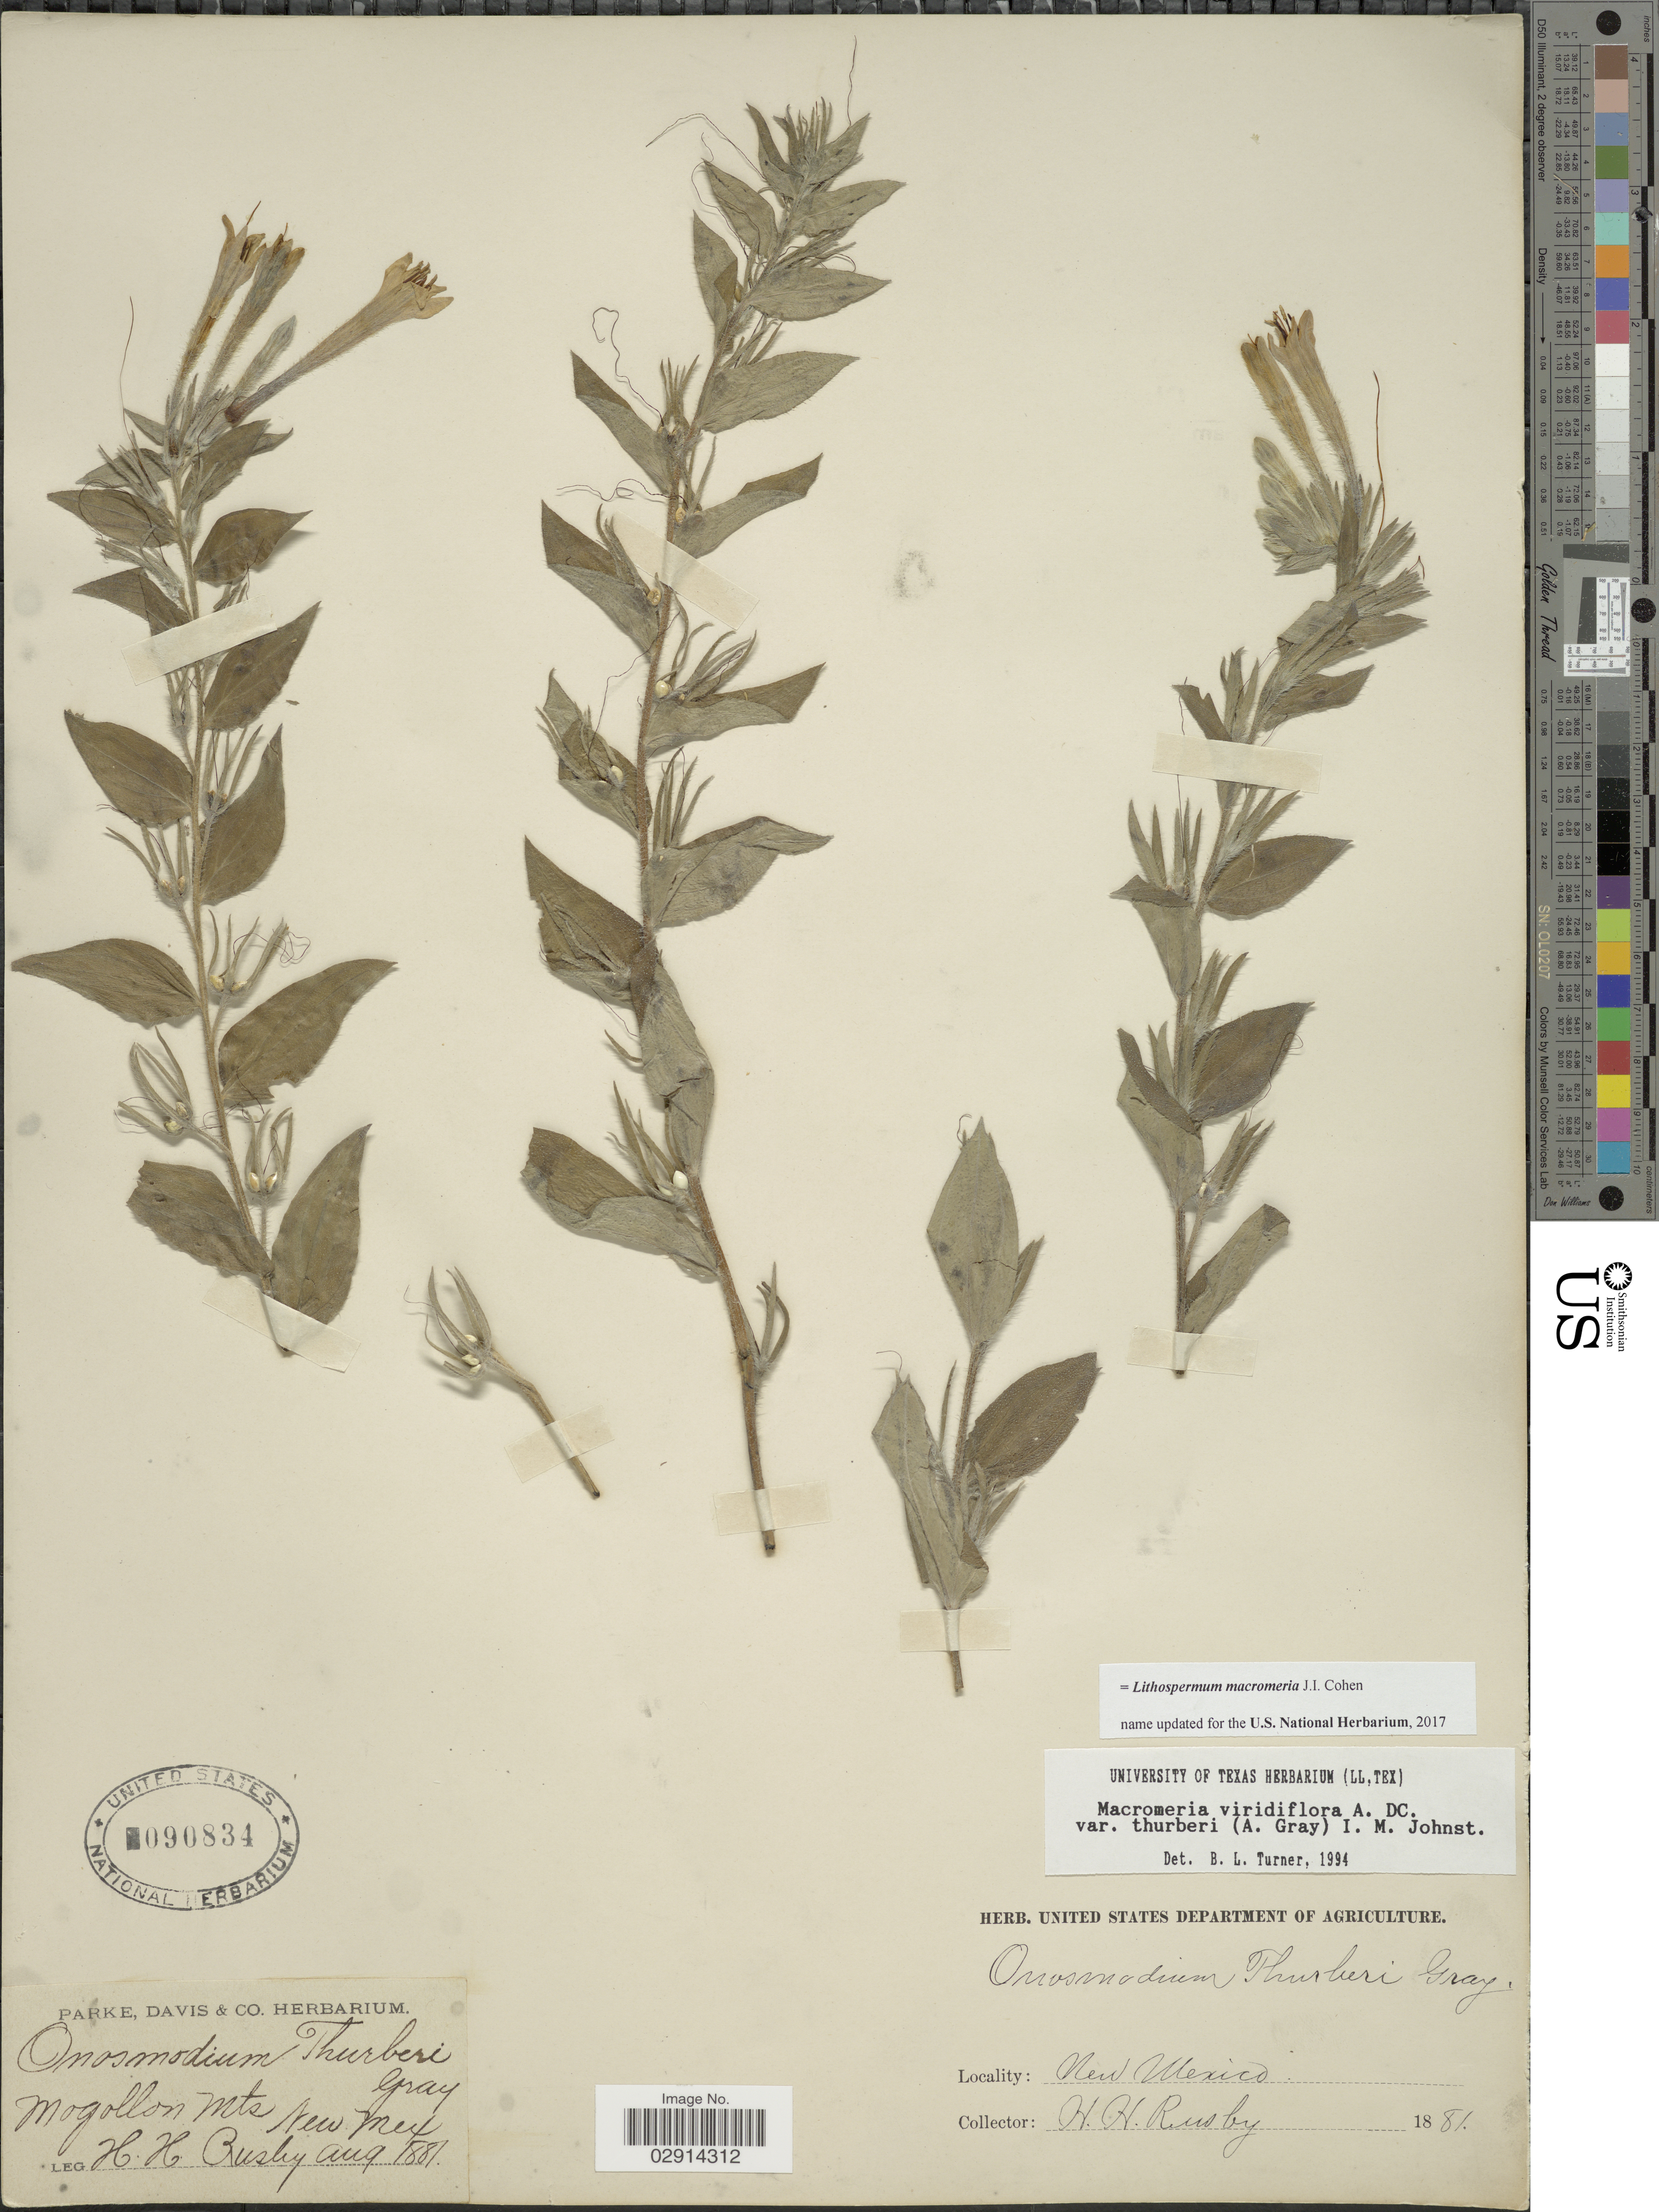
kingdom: Plantae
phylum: Tracheophyta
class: Magnoliopsida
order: Boraginales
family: Boraginaceae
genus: Lithospermum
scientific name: Lithospermum macromeria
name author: Cohen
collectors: H. H. Rusby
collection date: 1881-08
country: United States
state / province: New Mexico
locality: Mogollon Mts.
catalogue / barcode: US 90834